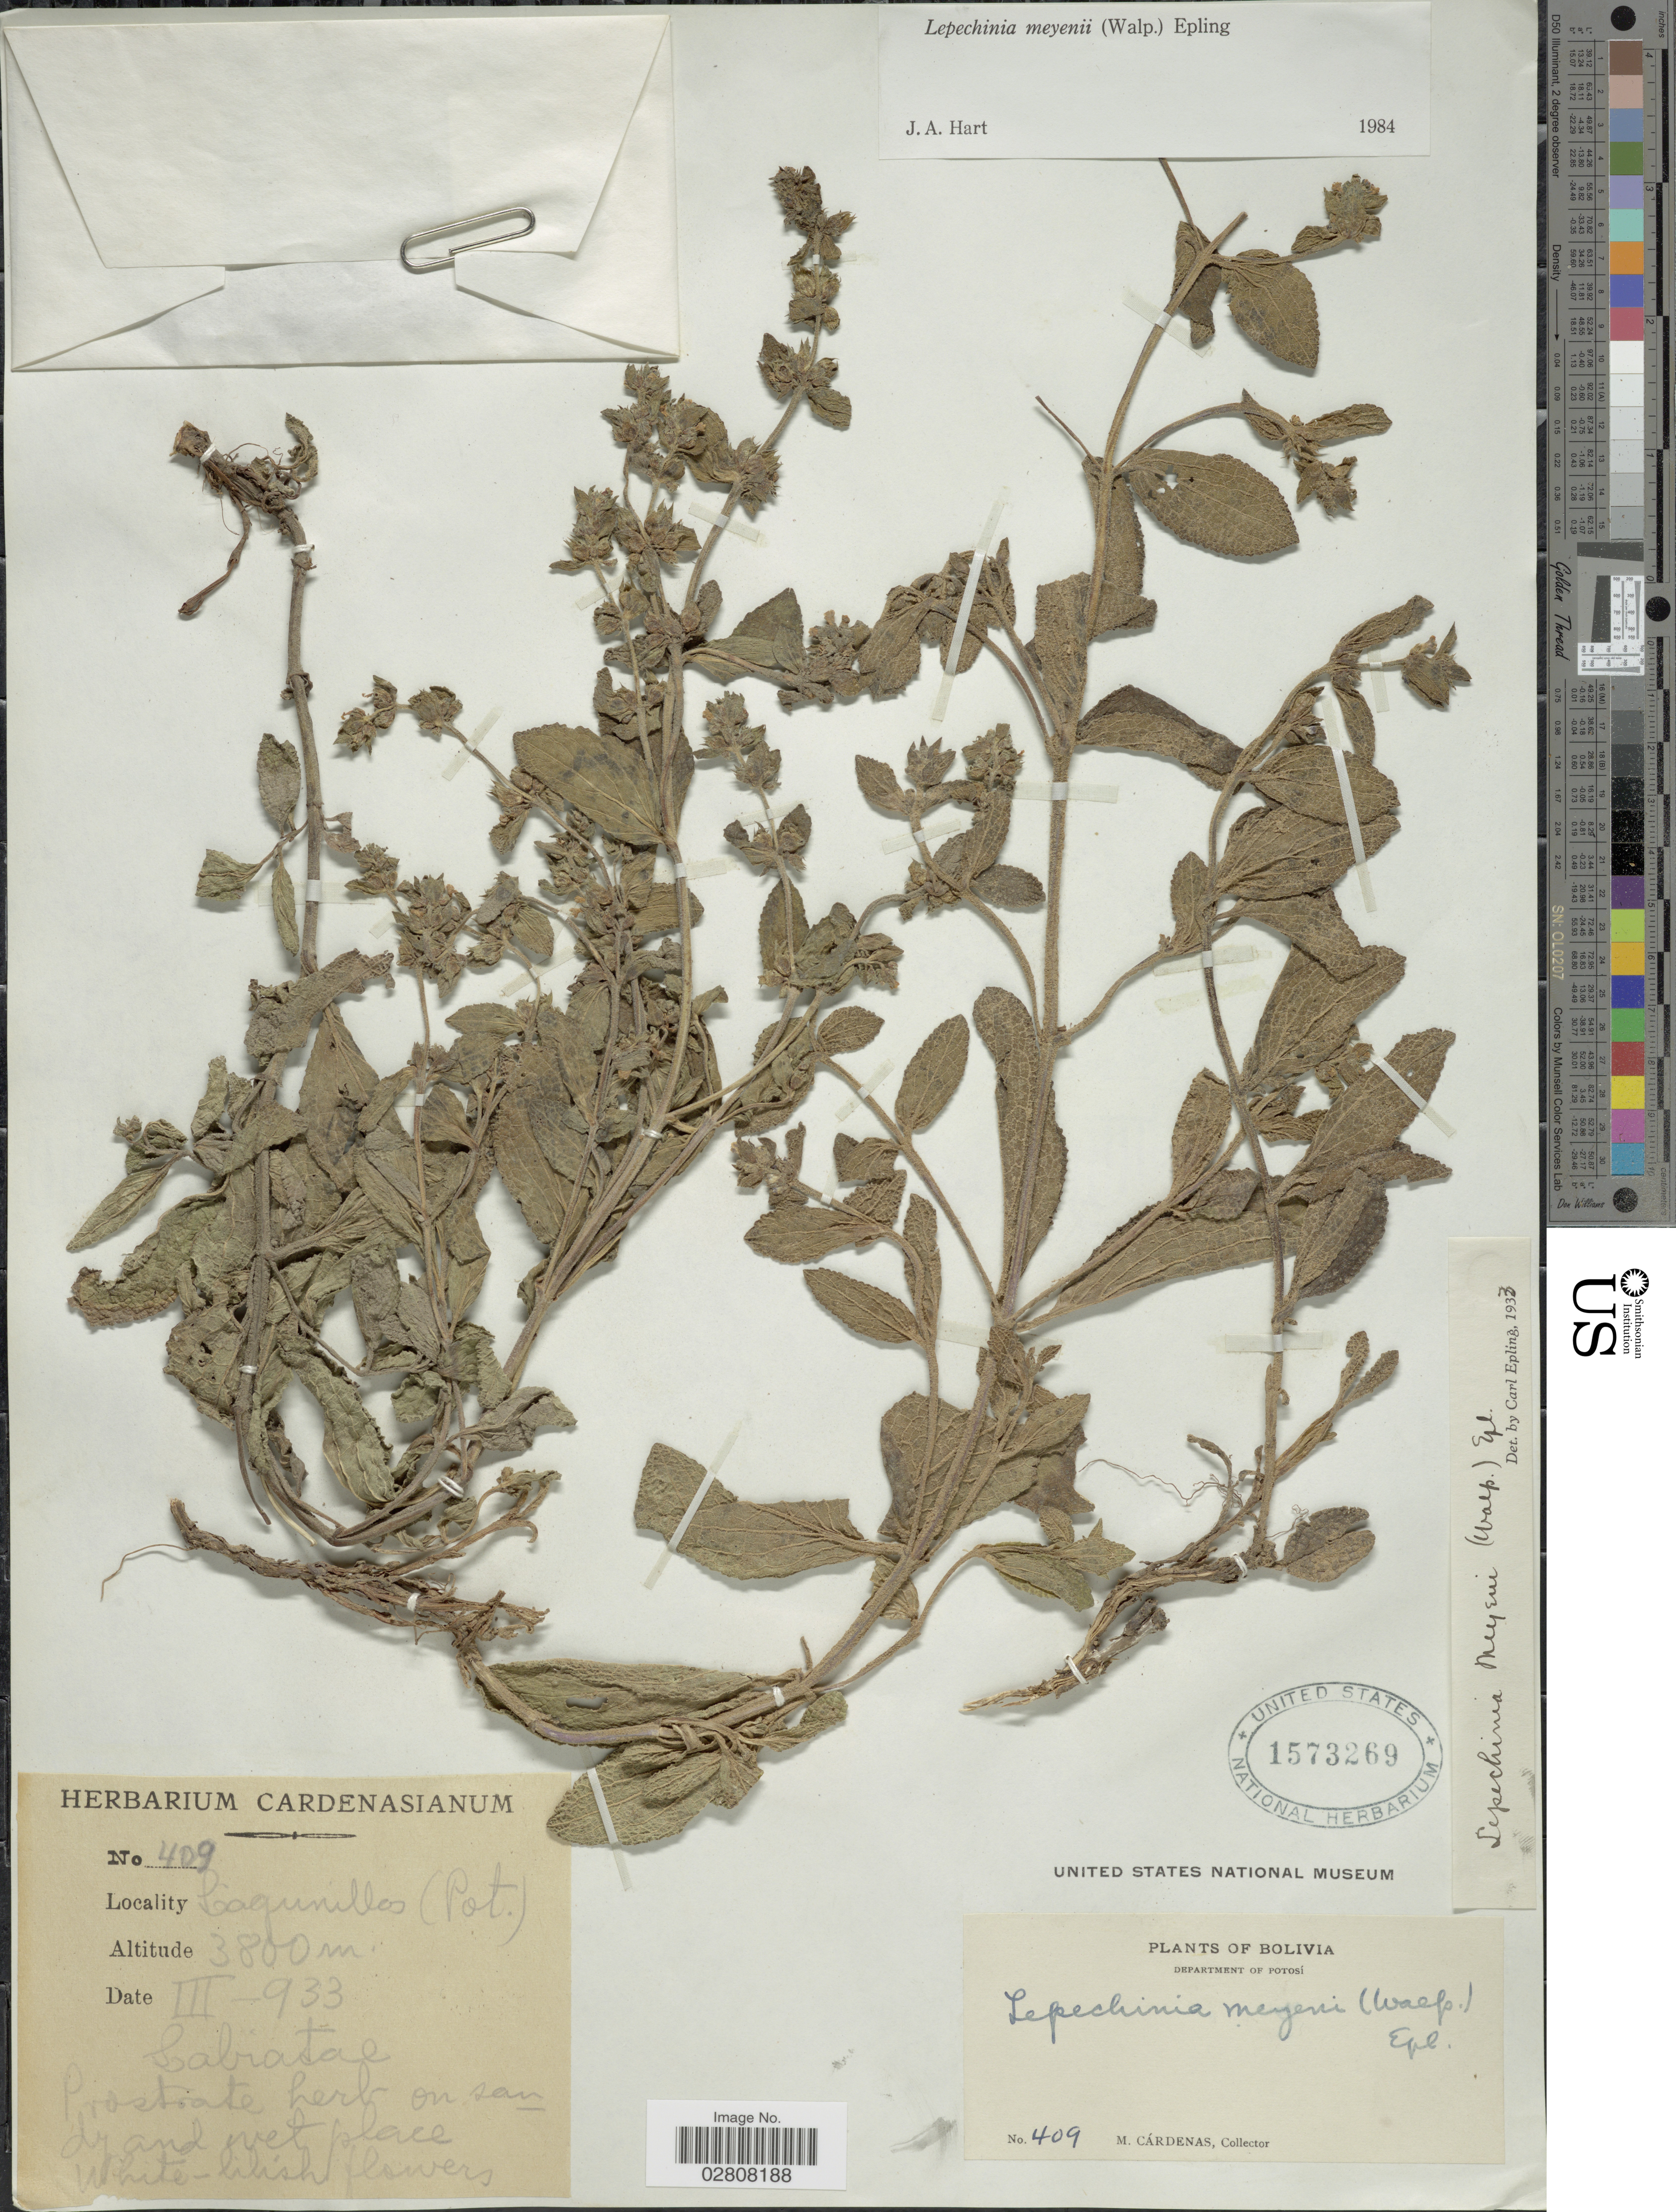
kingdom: Plantae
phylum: Tracheophyta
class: Magnoliopsida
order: Lamiales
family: Lamiaceae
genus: Lepechinia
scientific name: Lepechinia meyenii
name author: (Walp.) Epling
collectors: M. Cárdenas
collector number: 409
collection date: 1933-03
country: Bolivia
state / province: Potosi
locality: Department of Potosi. Lagunillos (Pot.).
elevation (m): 3800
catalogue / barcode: US 1573269